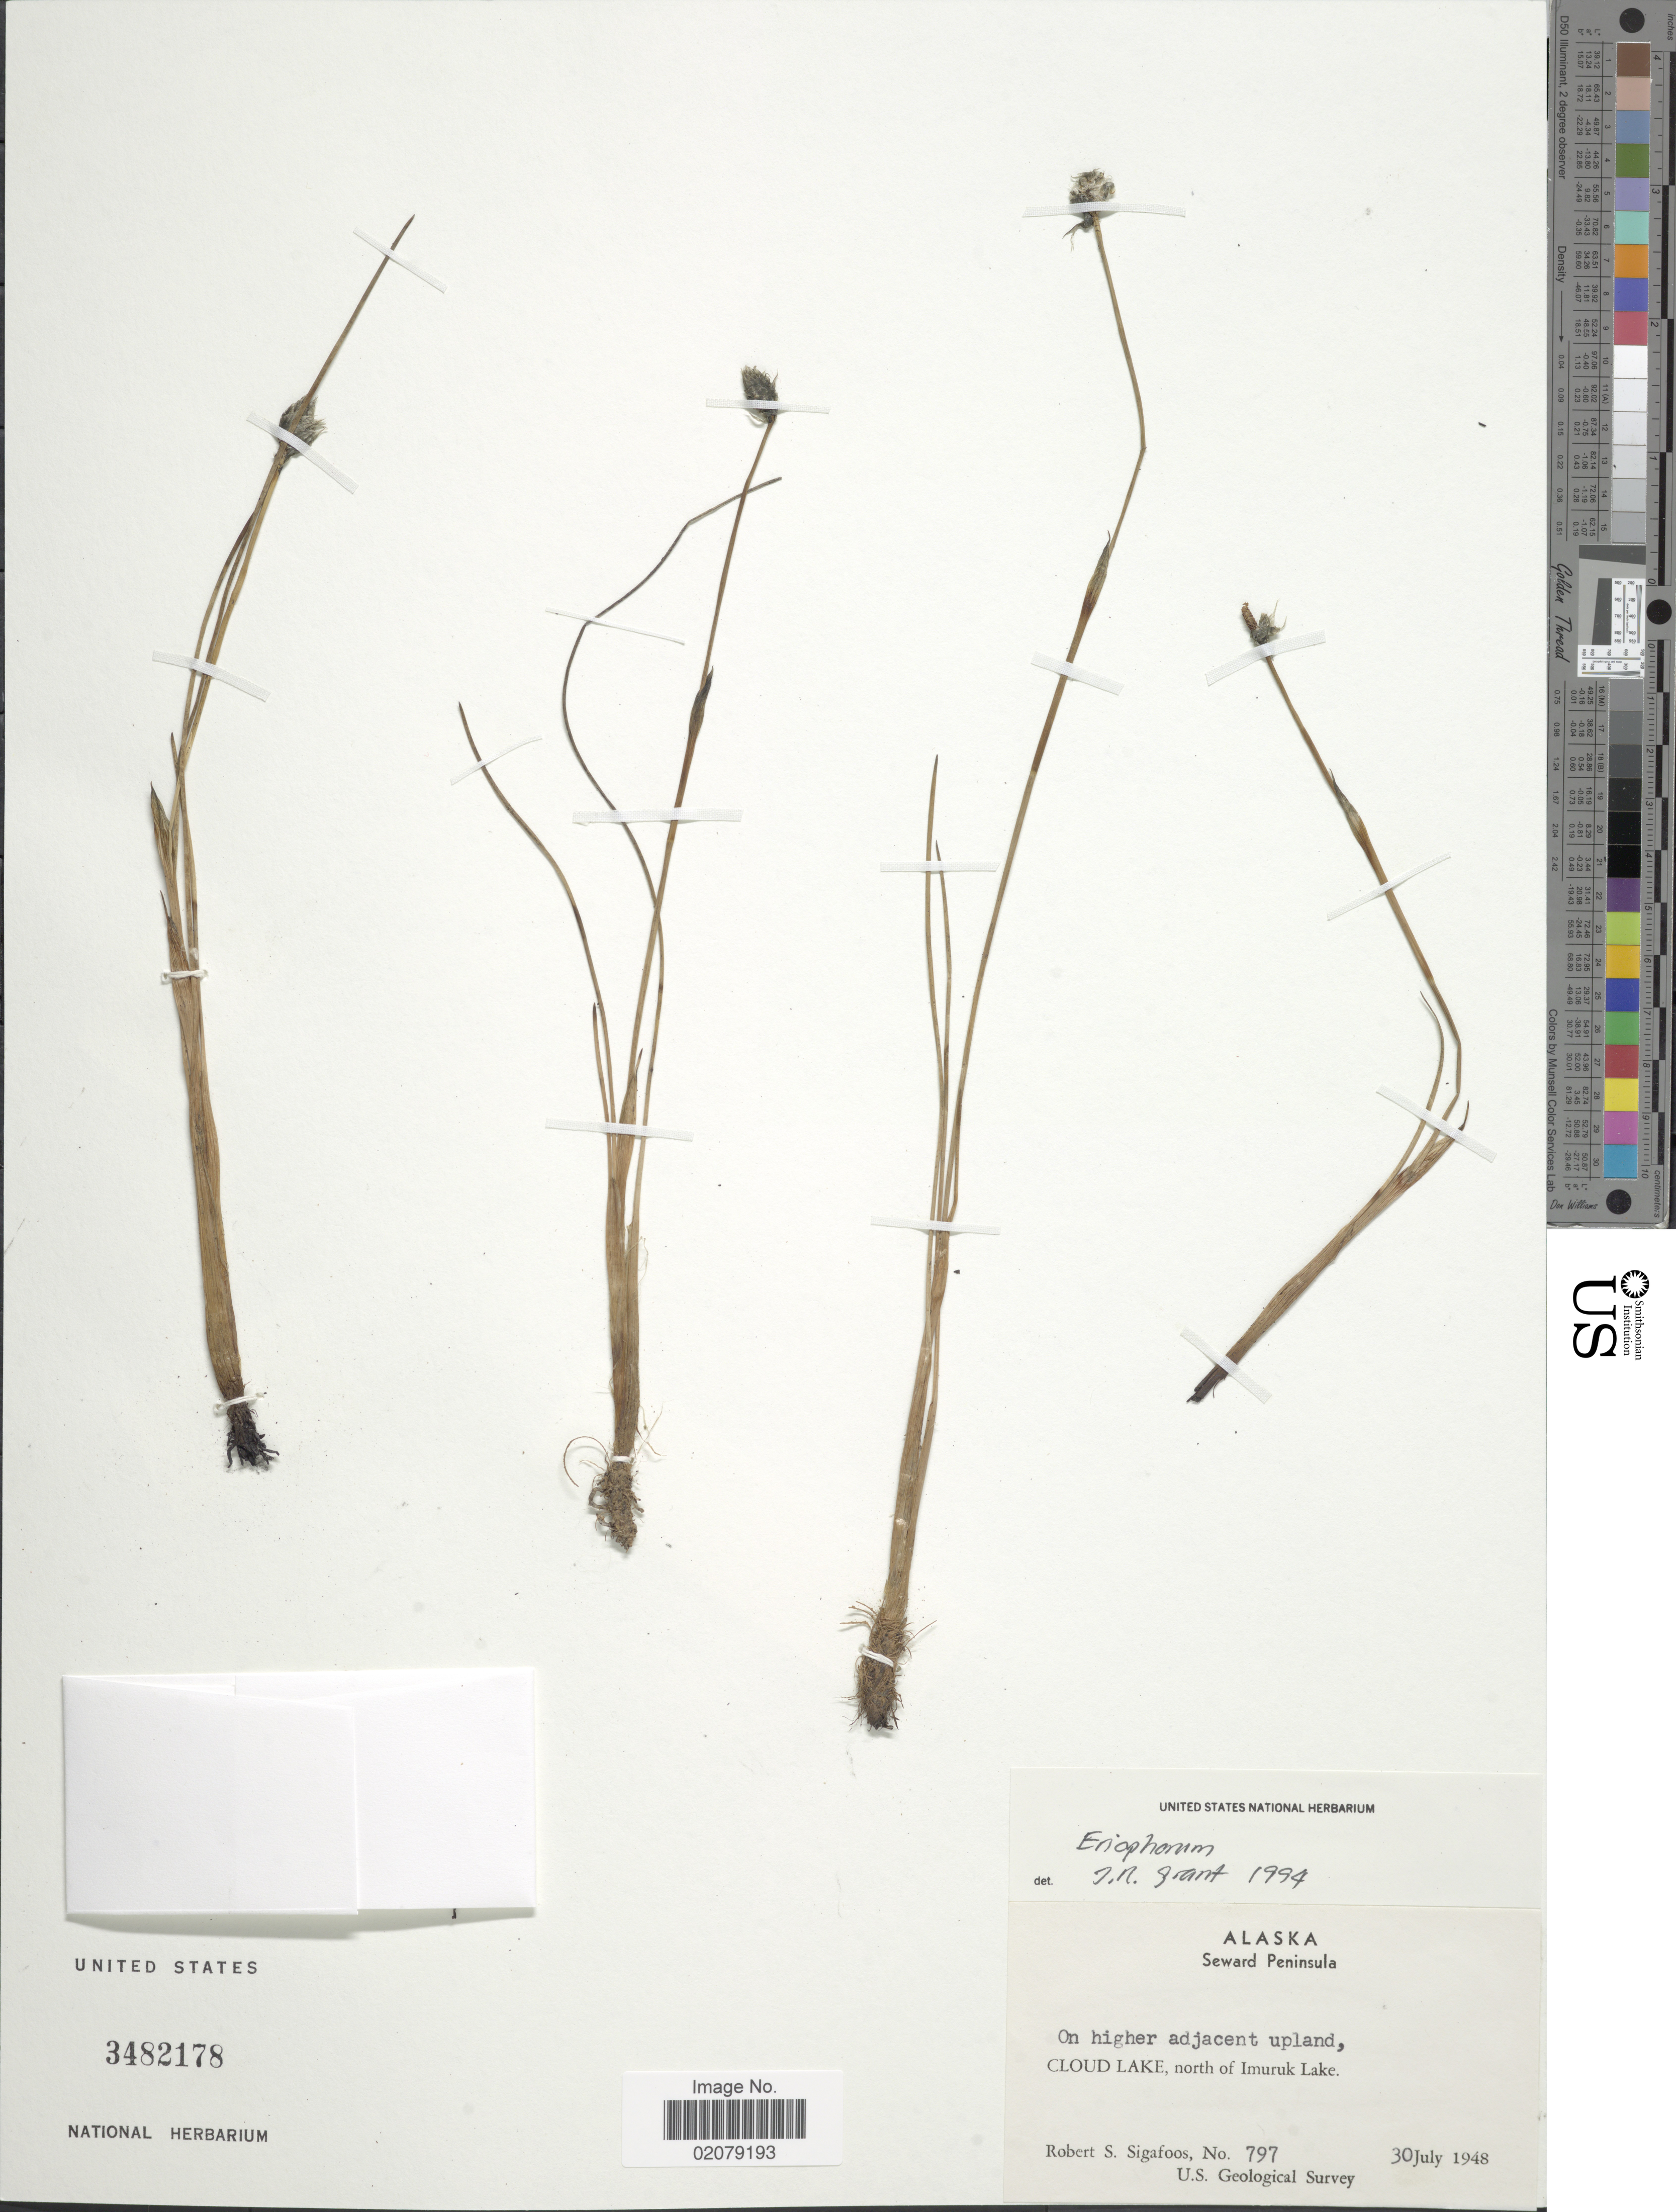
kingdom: Plantae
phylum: Tracheophyta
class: Liliopsida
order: Poales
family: Cyperaceae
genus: Eriophorum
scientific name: Eriophorum sp.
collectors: R. Sigafoos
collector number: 797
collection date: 1948-07-30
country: United States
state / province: Alaska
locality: Seward Peninsula, On higher adjacent upland, Cloud Lake, north of Imuruk Lake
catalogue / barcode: US 3482178